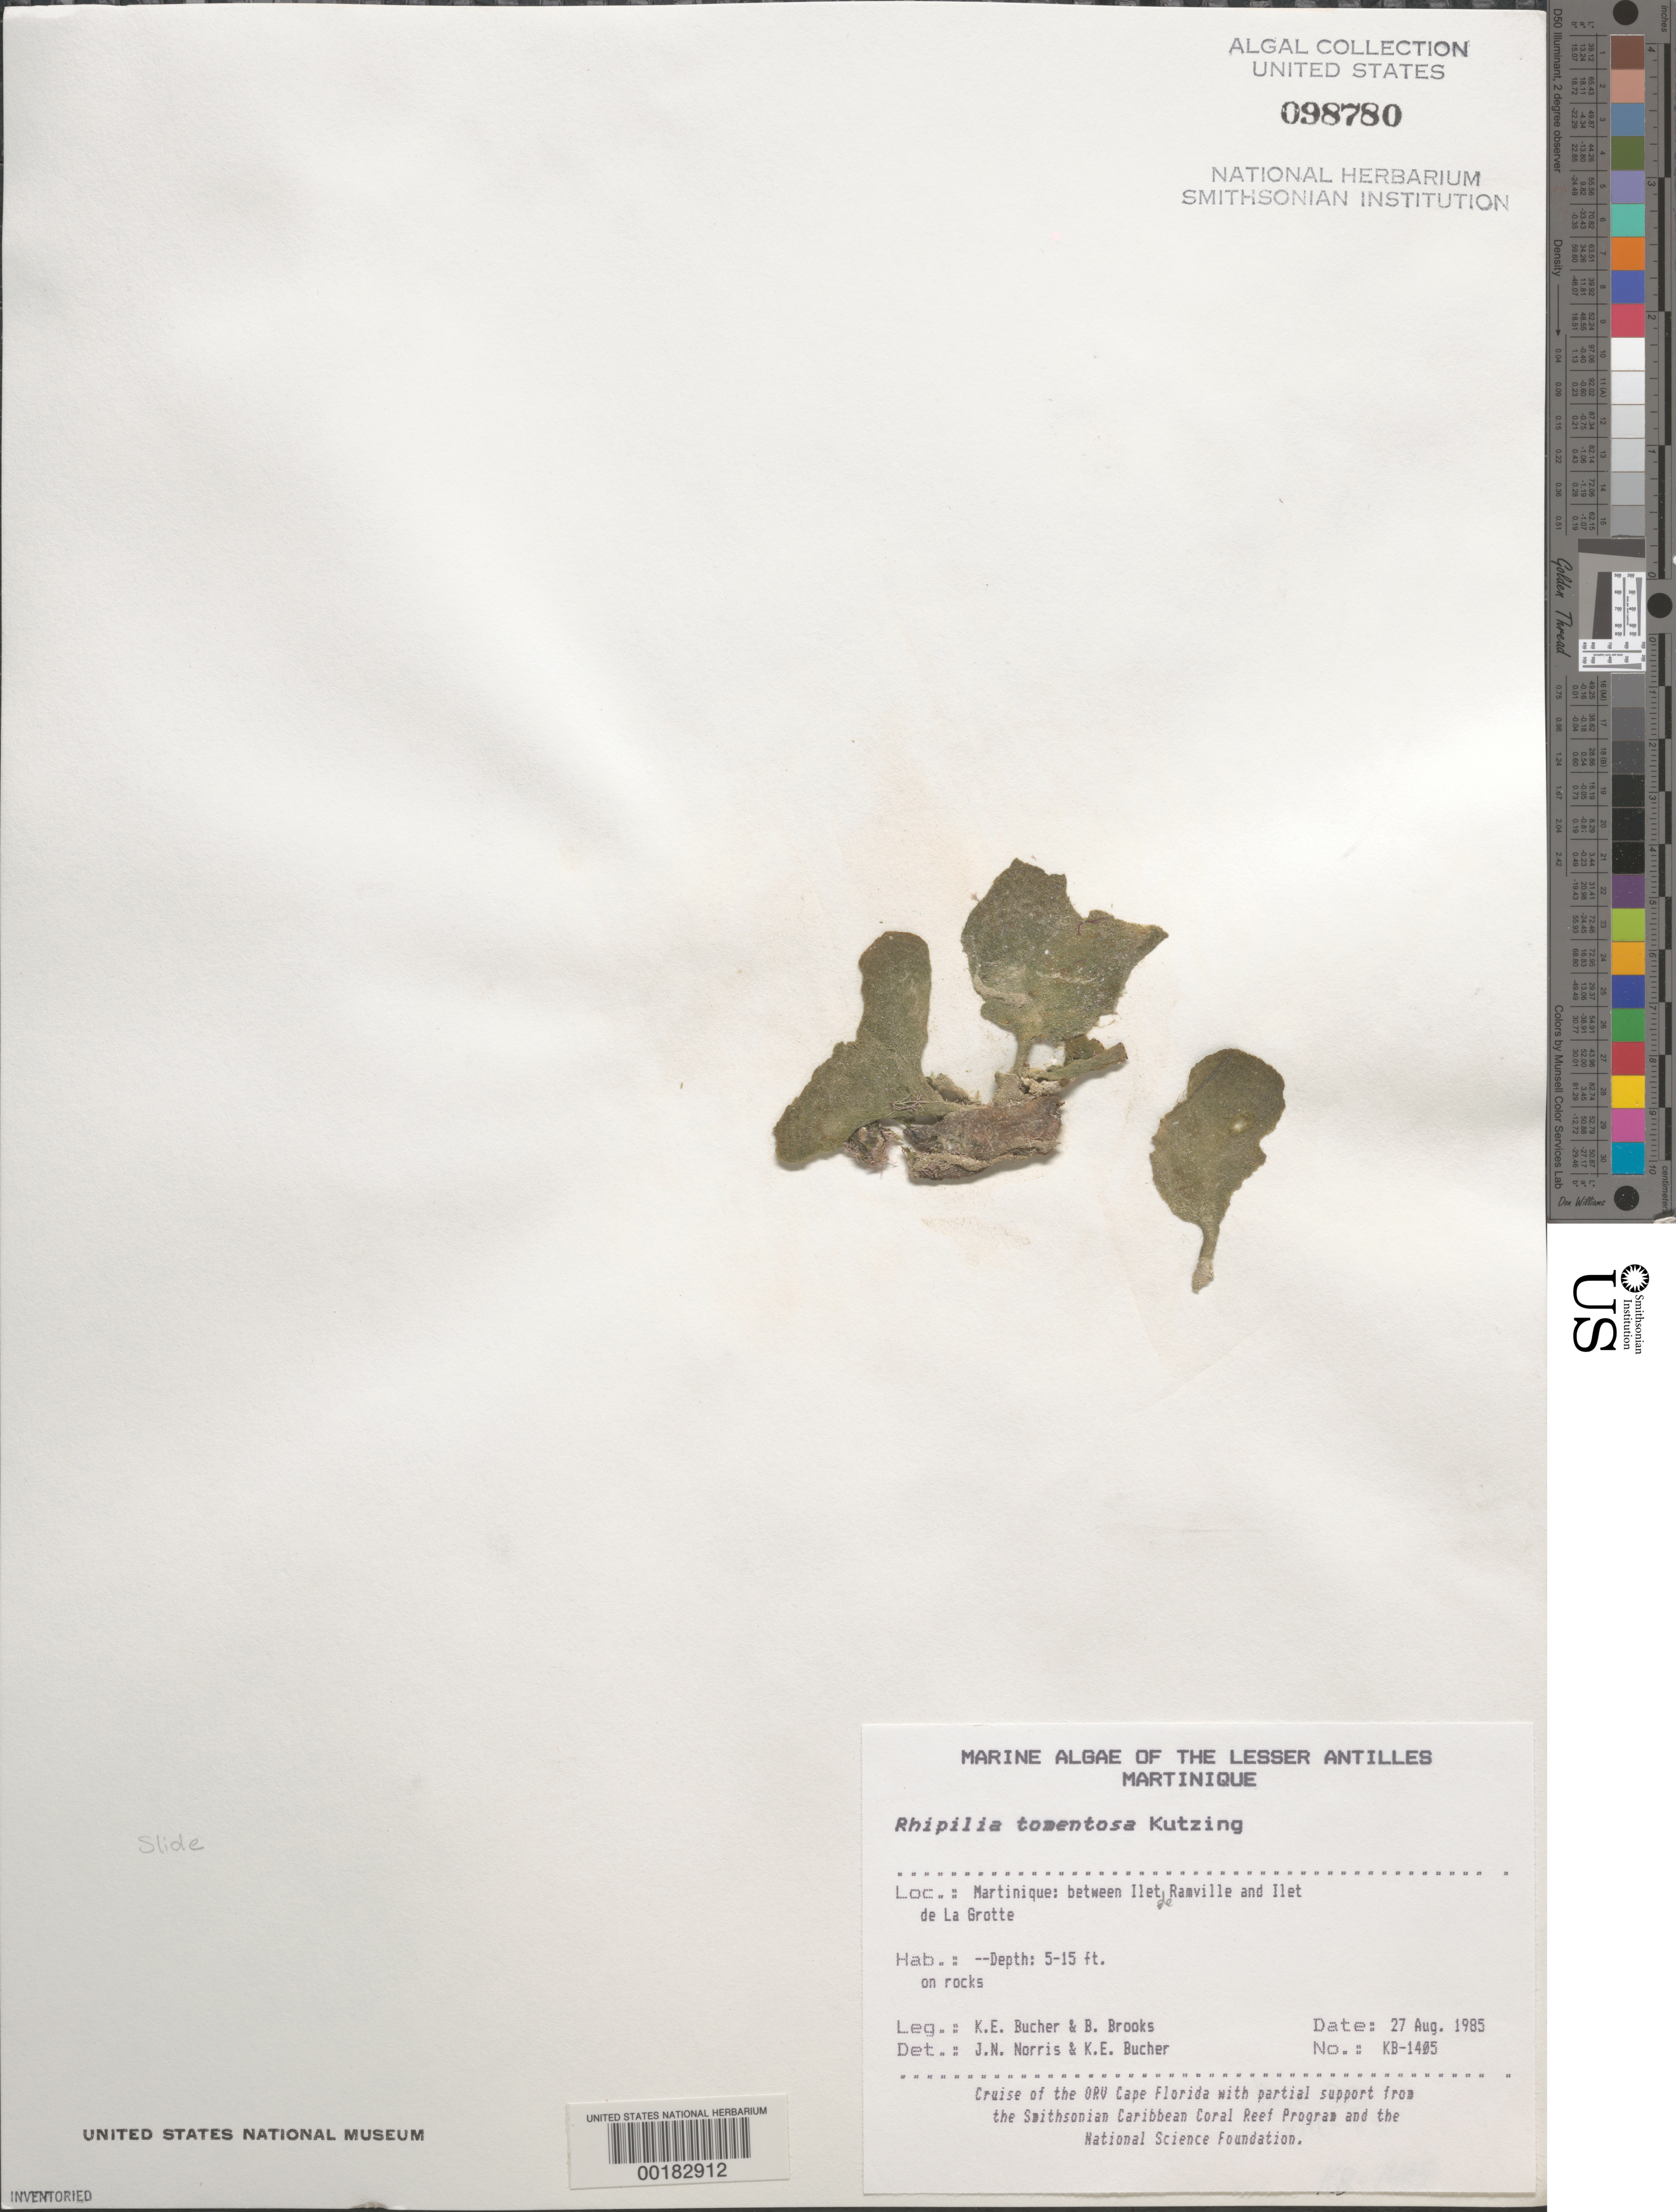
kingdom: Plantae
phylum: Chlorophyta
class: Ulvophyceae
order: Bryopsidales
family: Rhipiliaceae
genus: Rhipilia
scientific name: Rhipilia tomentosa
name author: Kütz.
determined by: Norris, J. N.; Bucher, K. E.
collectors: K. E. Bucher & B. Brooks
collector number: Kb-1405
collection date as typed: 27 Aug 1985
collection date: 1985-08-27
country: Martinique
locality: Between Ilet de Ramville and Ilet de la Grotte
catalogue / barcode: US 98780